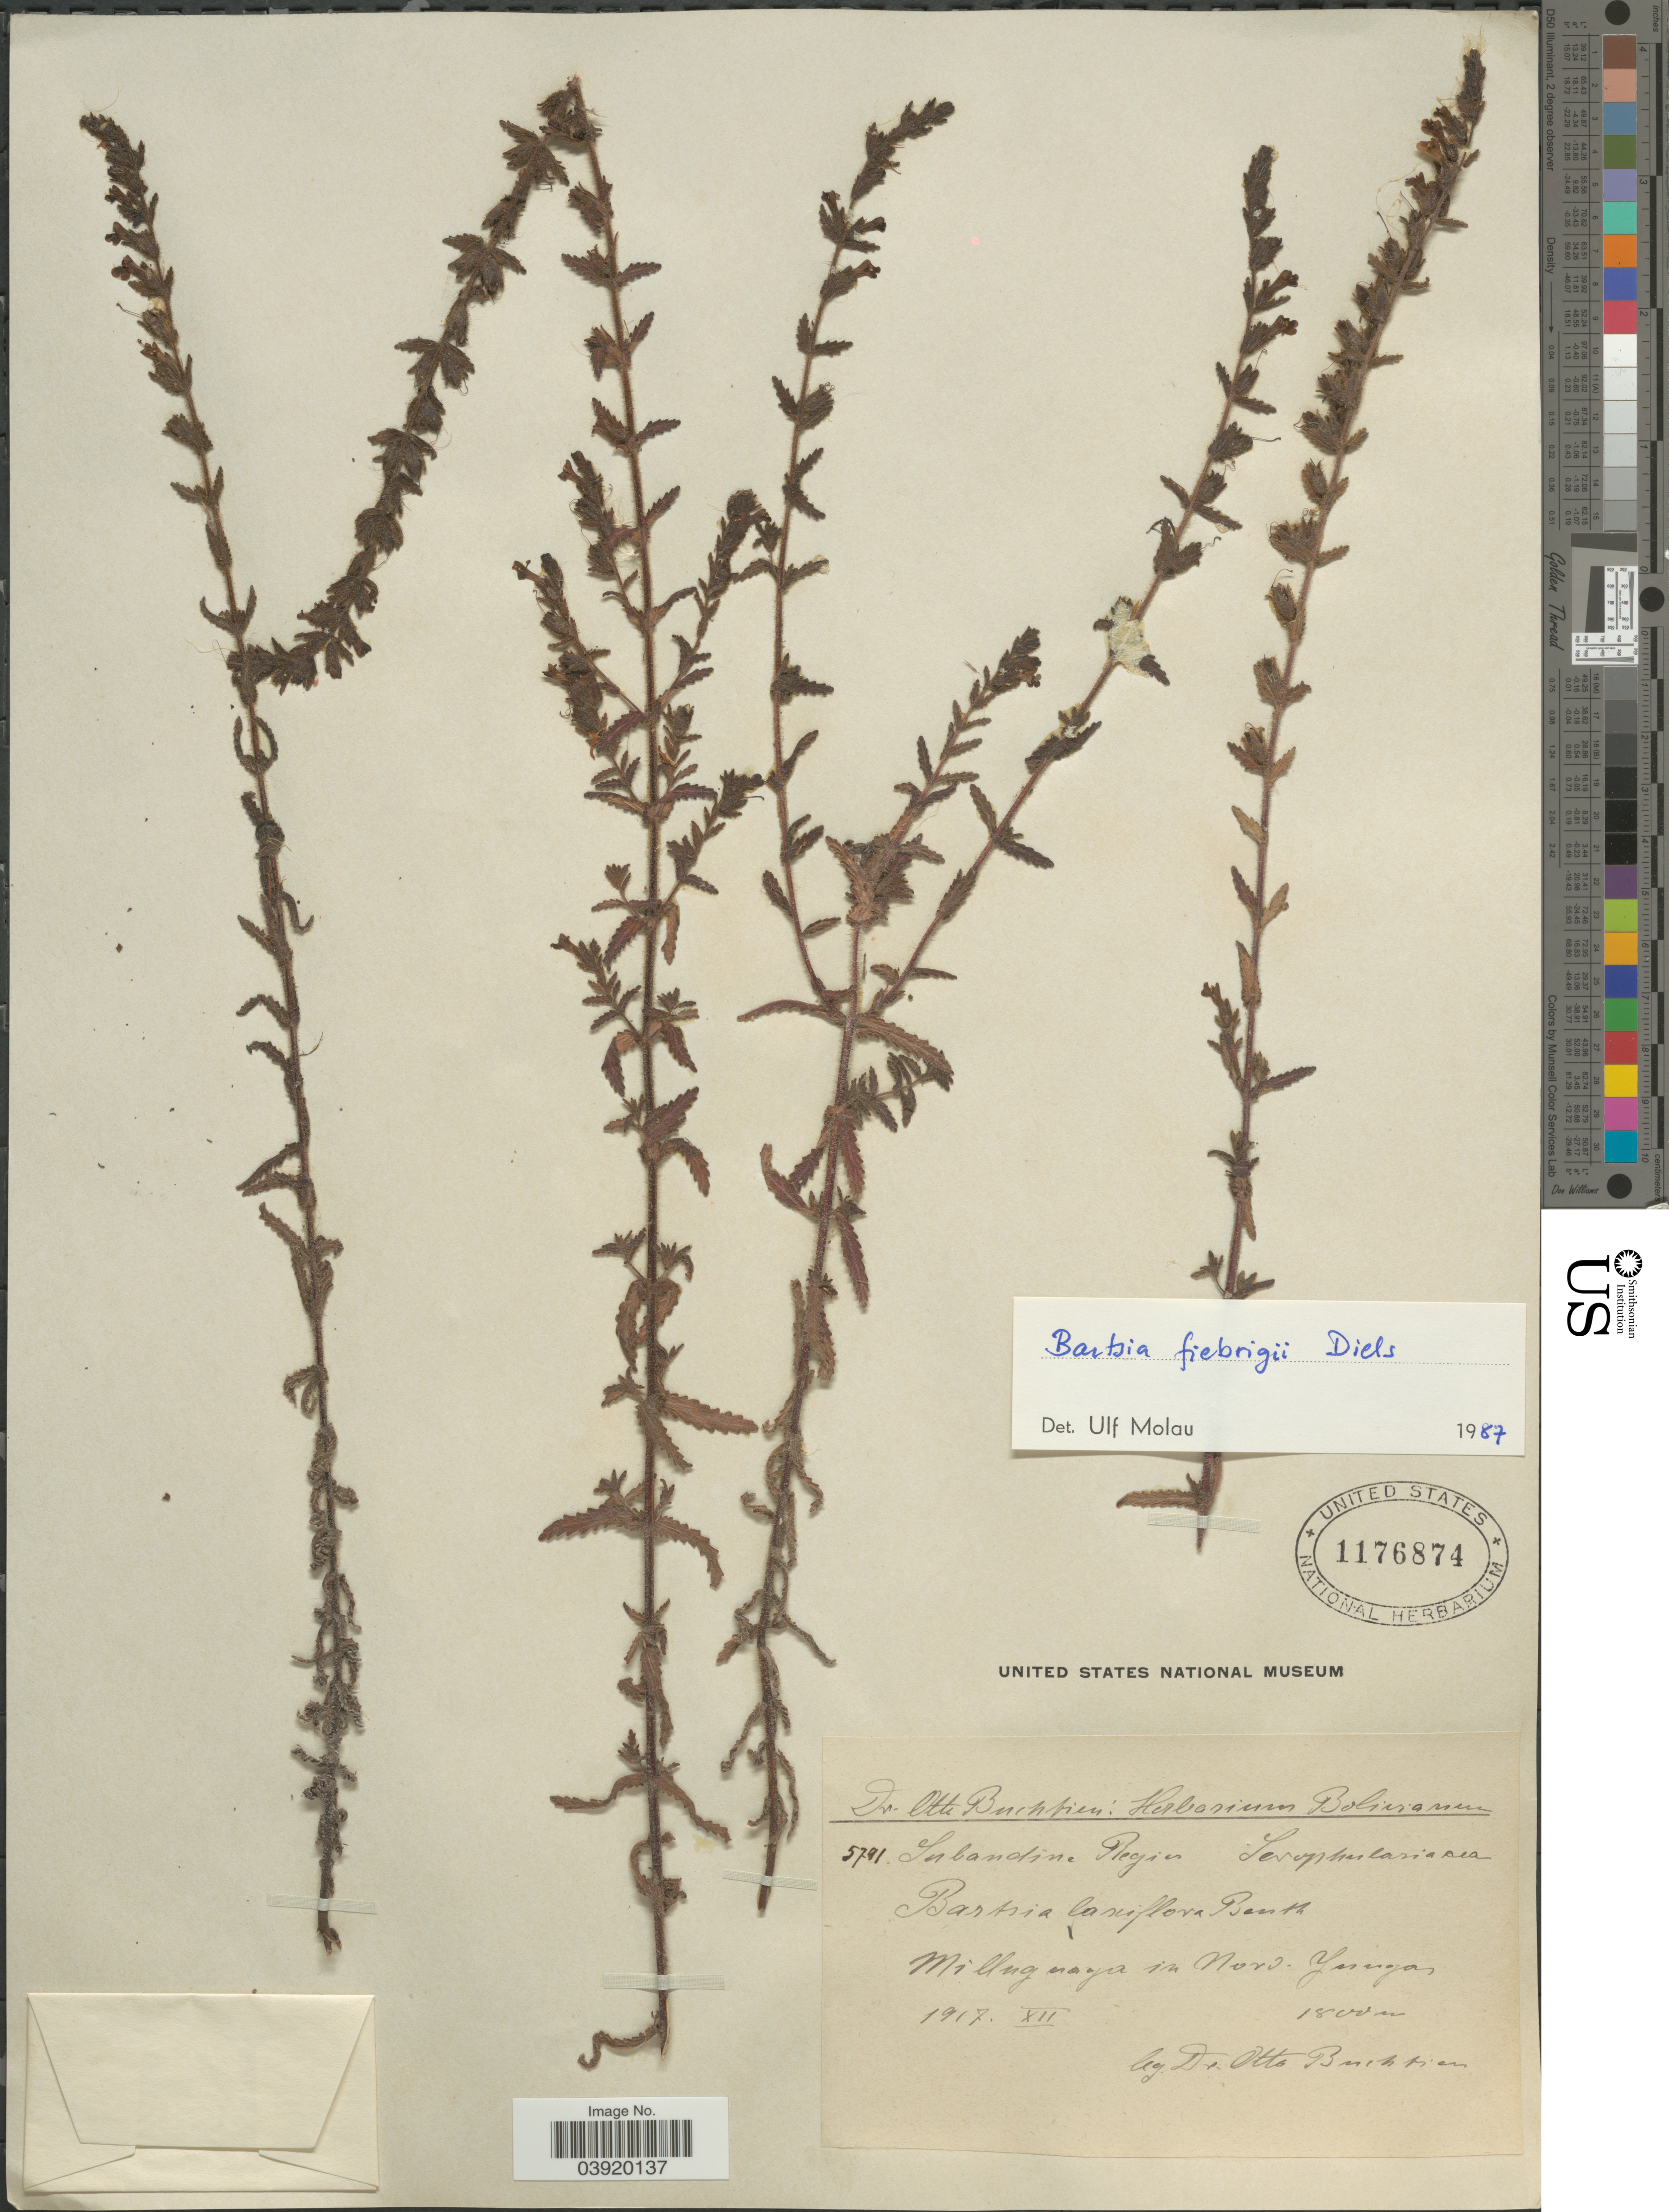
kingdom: Plantae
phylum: Tracheophyta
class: Magnoliopsida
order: Lamiales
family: Orobanchaceae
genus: Bartsia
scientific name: Bartsia fiebrigii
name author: Diels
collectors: O. Buchtien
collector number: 5791*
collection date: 1917-12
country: Bolivia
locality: Millugnaya in Nord. Yungas.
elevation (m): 1800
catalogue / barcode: US 1176874